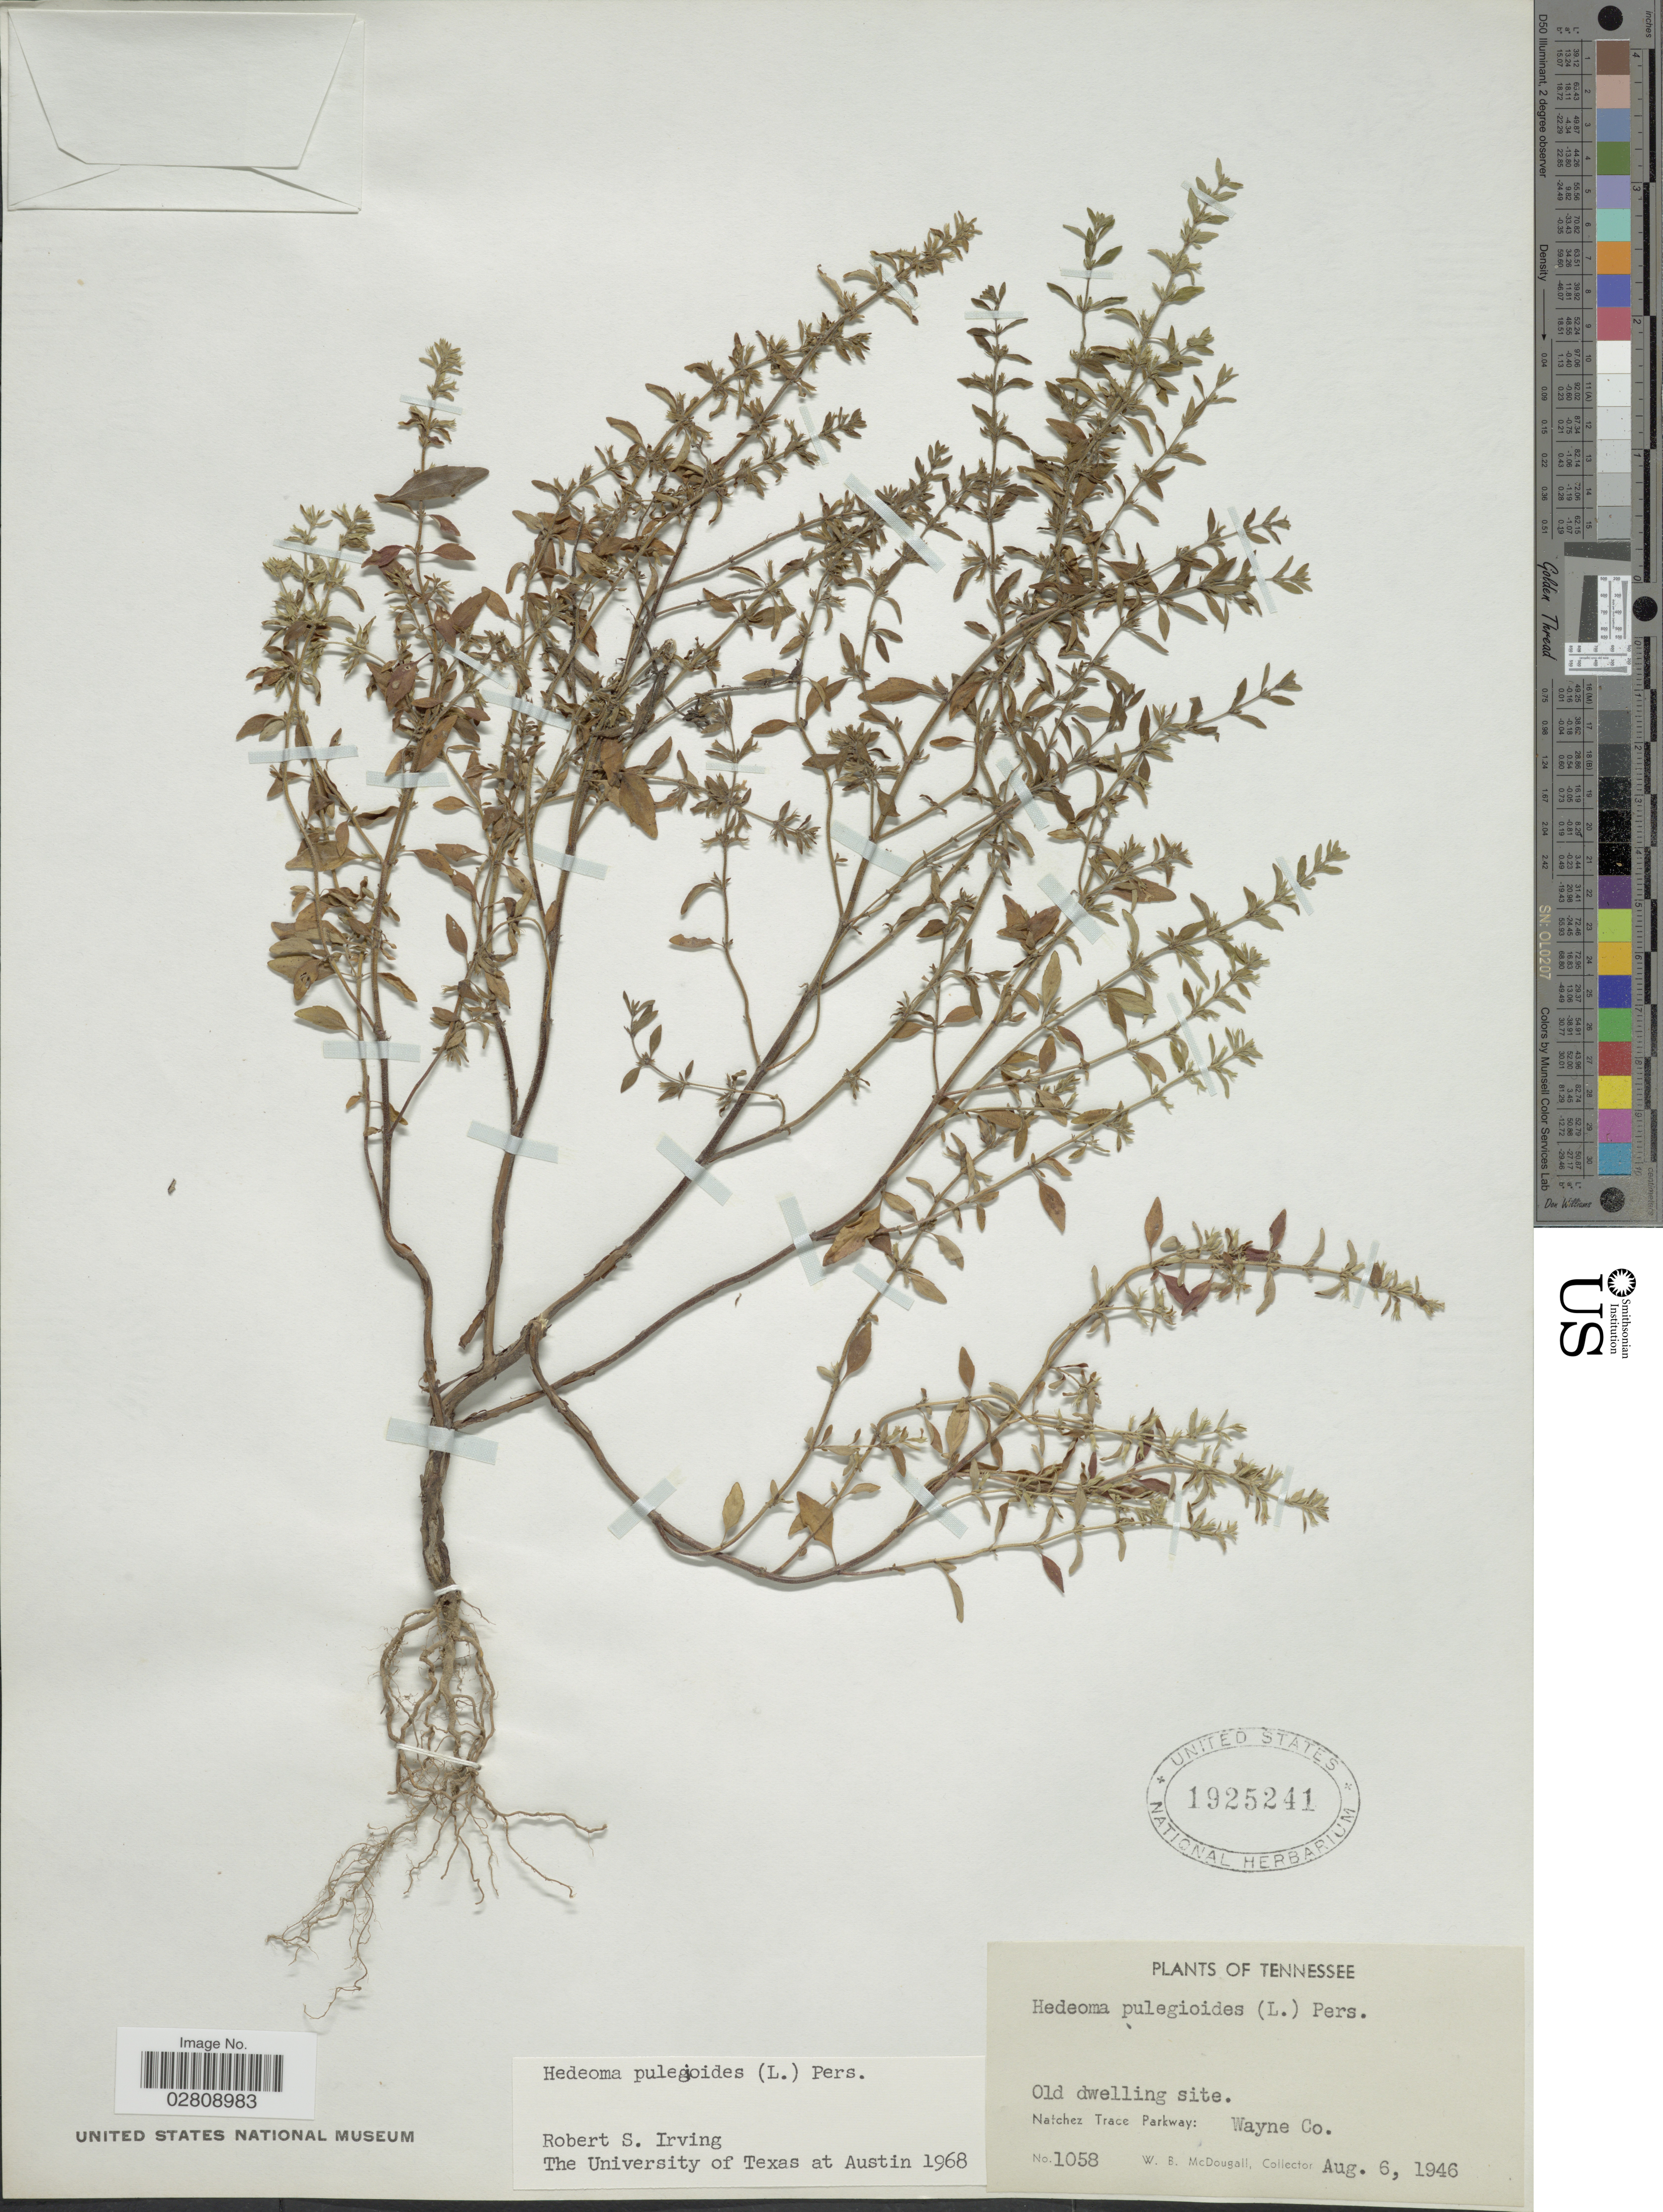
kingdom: Plantae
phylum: Tracheophyta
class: Magnoliopsida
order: Lamiales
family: Lamiaceae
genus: Hedeoma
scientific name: Hedeoma pulegioides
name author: (L.) Pers.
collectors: W. B. McDougall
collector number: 1058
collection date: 1946-08-06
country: United States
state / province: Tennessee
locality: Old dwelling site. Natchez Trace Parkway: Wayne Co.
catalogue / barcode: US 1925241